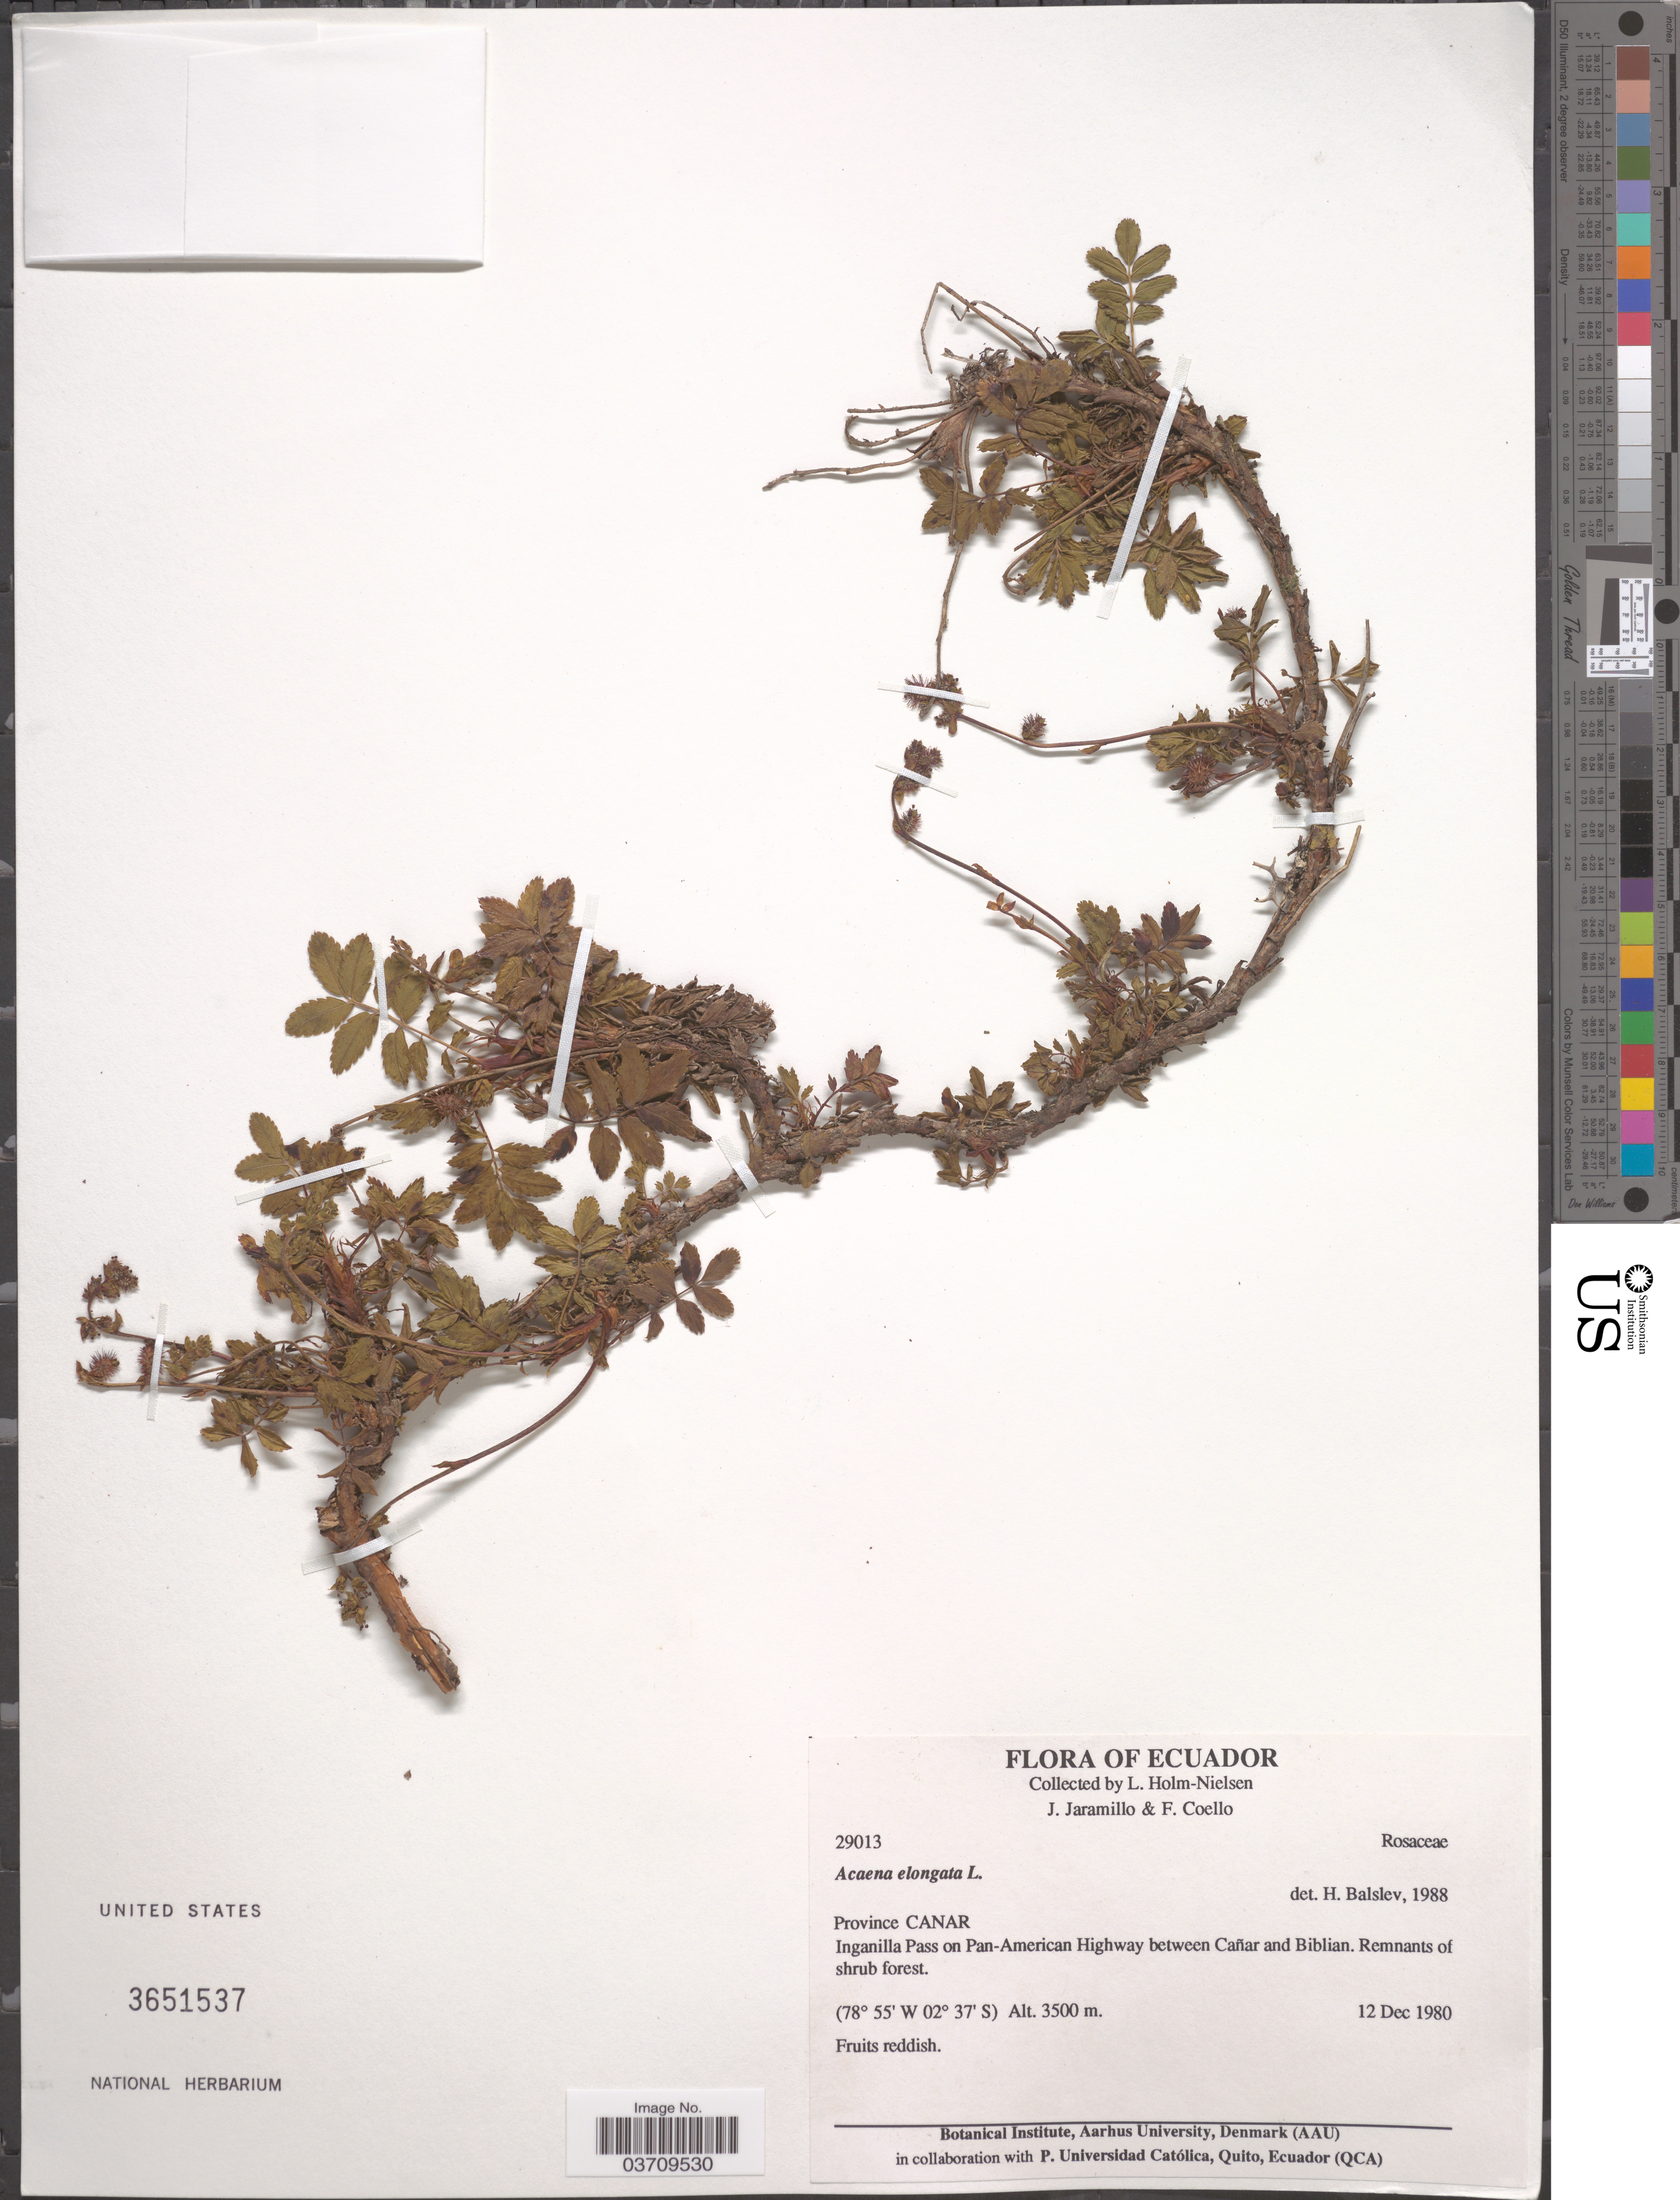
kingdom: Plantae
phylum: Tracheophyta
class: Magnoliopsida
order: Rosales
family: Rosaceae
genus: Acaena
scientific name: Acaena elongata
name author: L.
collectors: L. Holm-Nielsen, J. Jaramillo & F. Coello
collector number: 29013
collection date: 1980-12-12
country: Ecuador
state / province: Cañar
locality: Inganilla Pass on Pan-American Highway between Cañar and Biblian.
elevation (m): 3500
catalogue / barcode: US 3651537